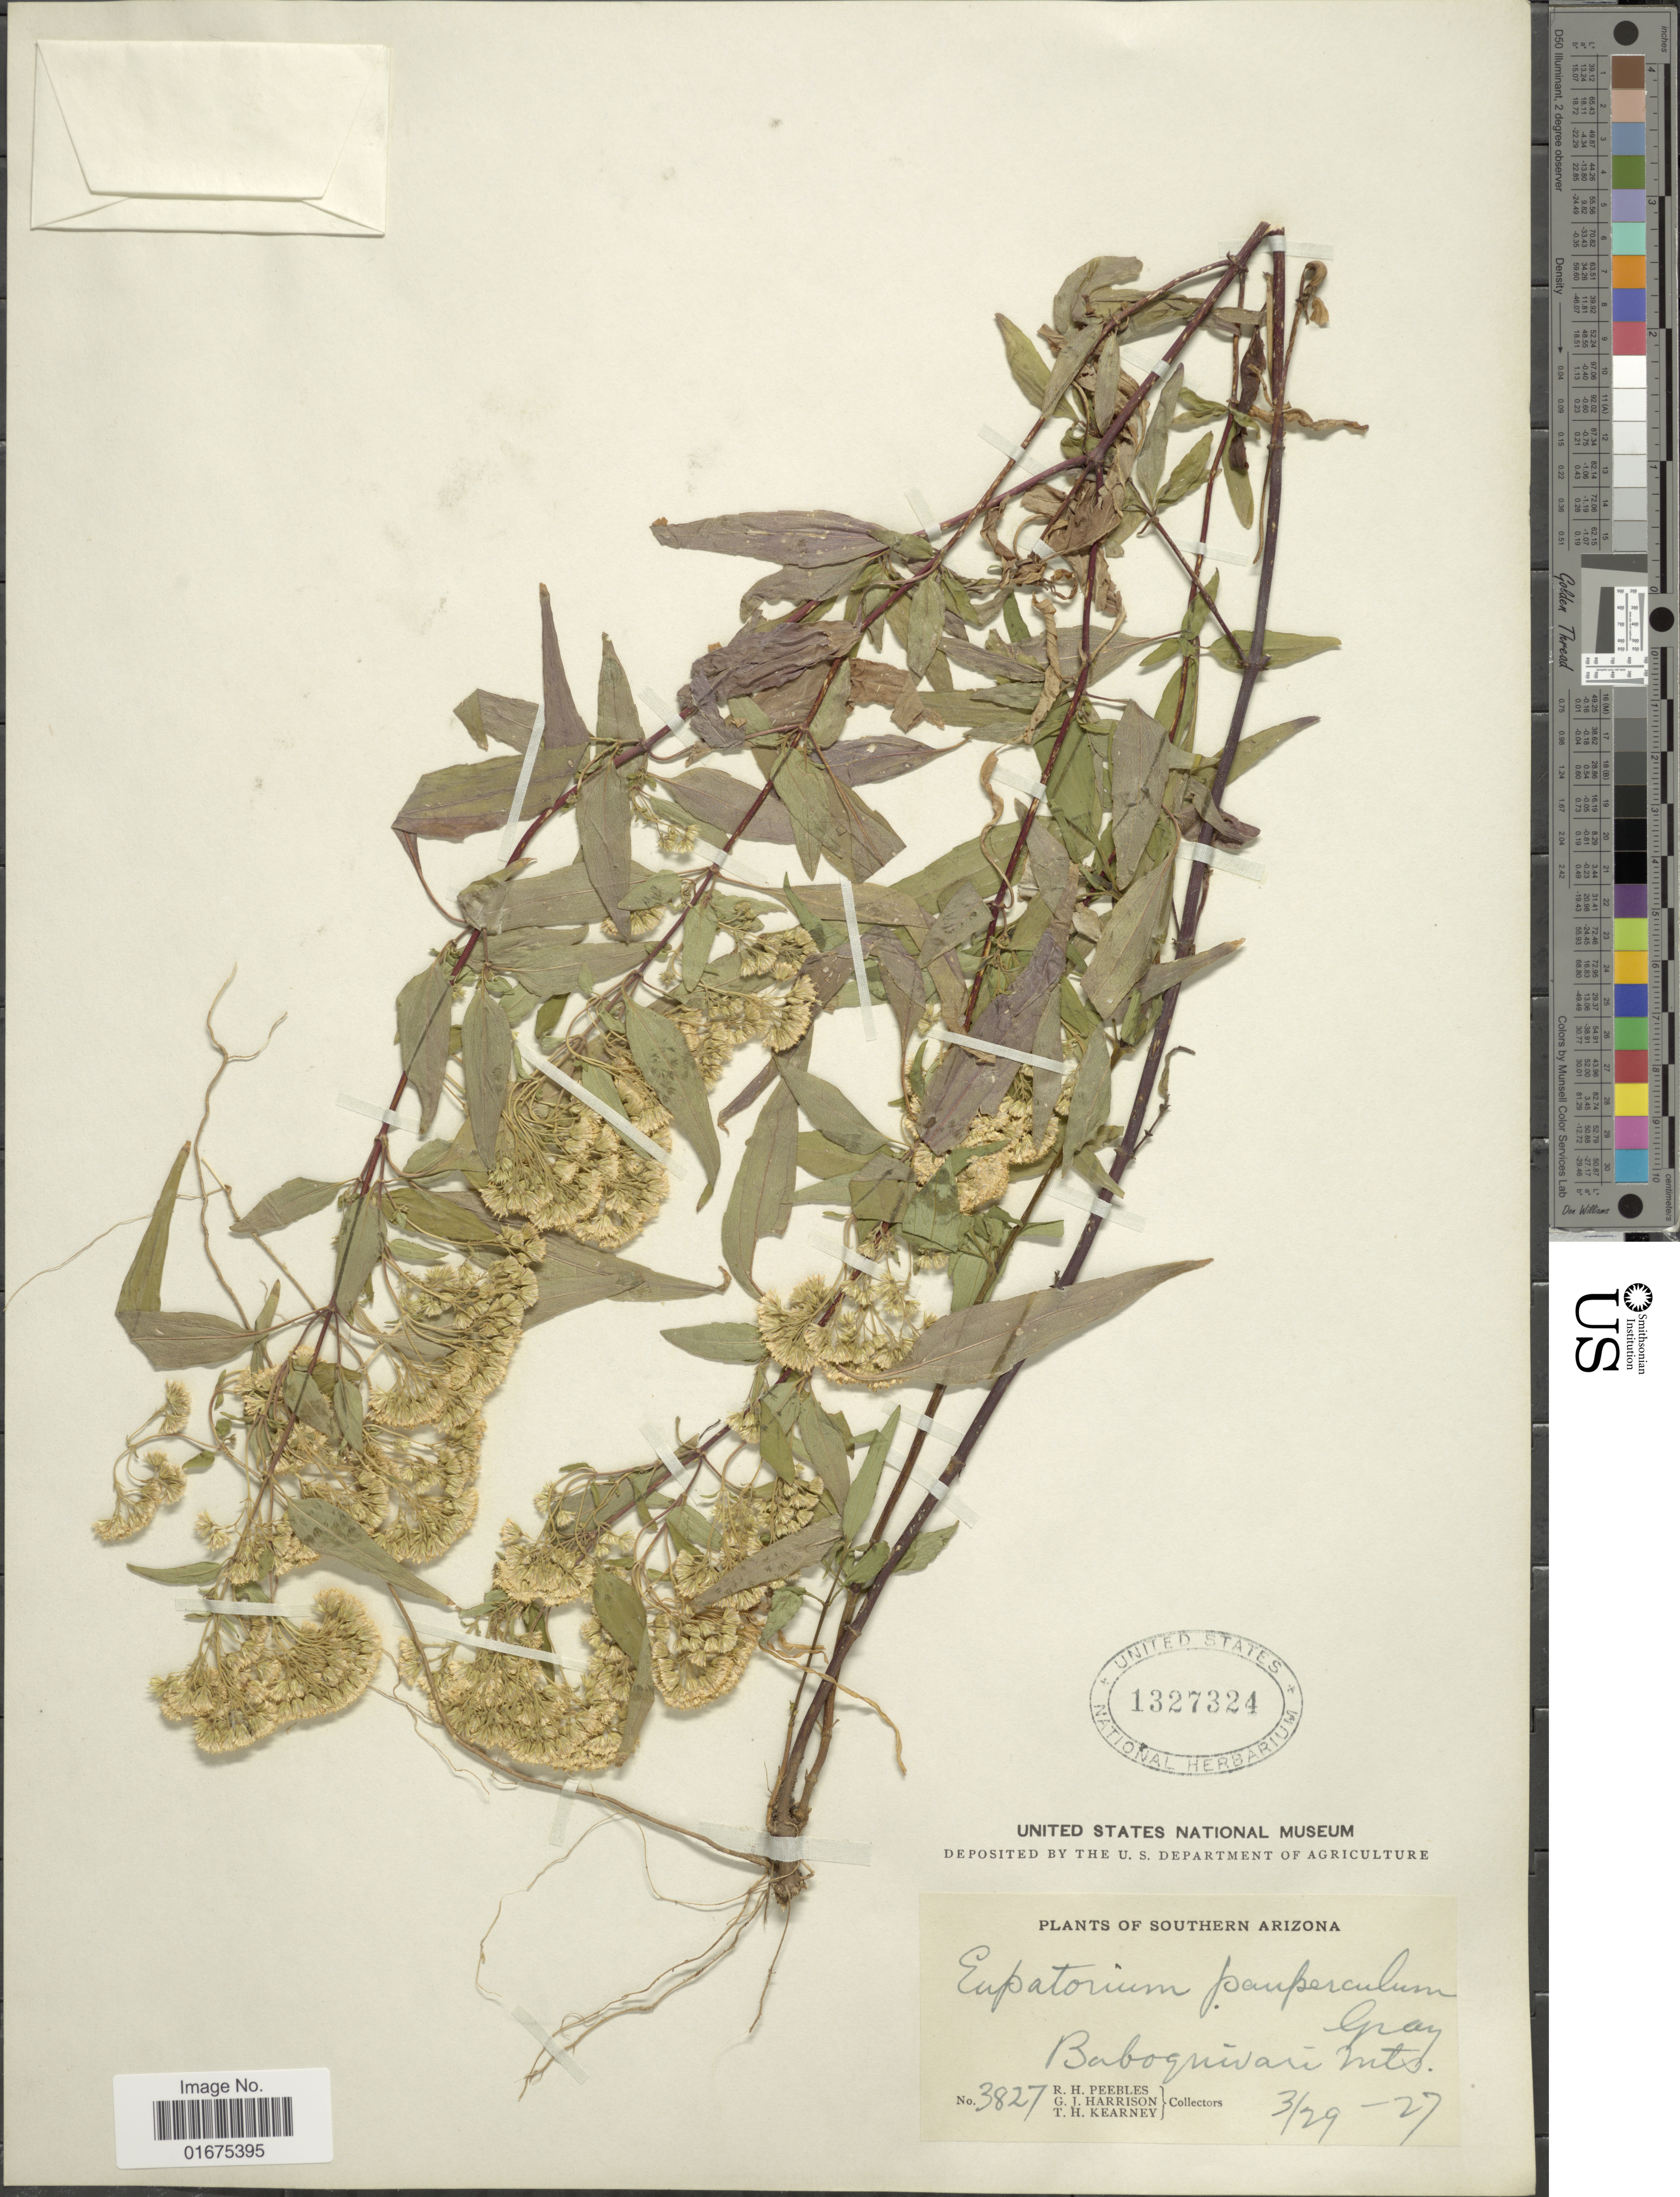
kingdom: Plantae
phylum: Tracheophyta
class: Magnoliopsida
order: Asterales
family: Asteraceae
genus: Ageratina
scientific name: Ageratina paupercula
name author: (A. Gray) R.M. King & H. Rob.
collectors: R. H. Peebles, G. J. Harrison & T. H. Kearney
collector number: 3827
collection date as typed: Transcribed d/m/y: 29/3/27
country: United States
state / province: Arizona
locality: Southern Arizona, Baboquivari Mts.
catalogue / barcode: US 1327324